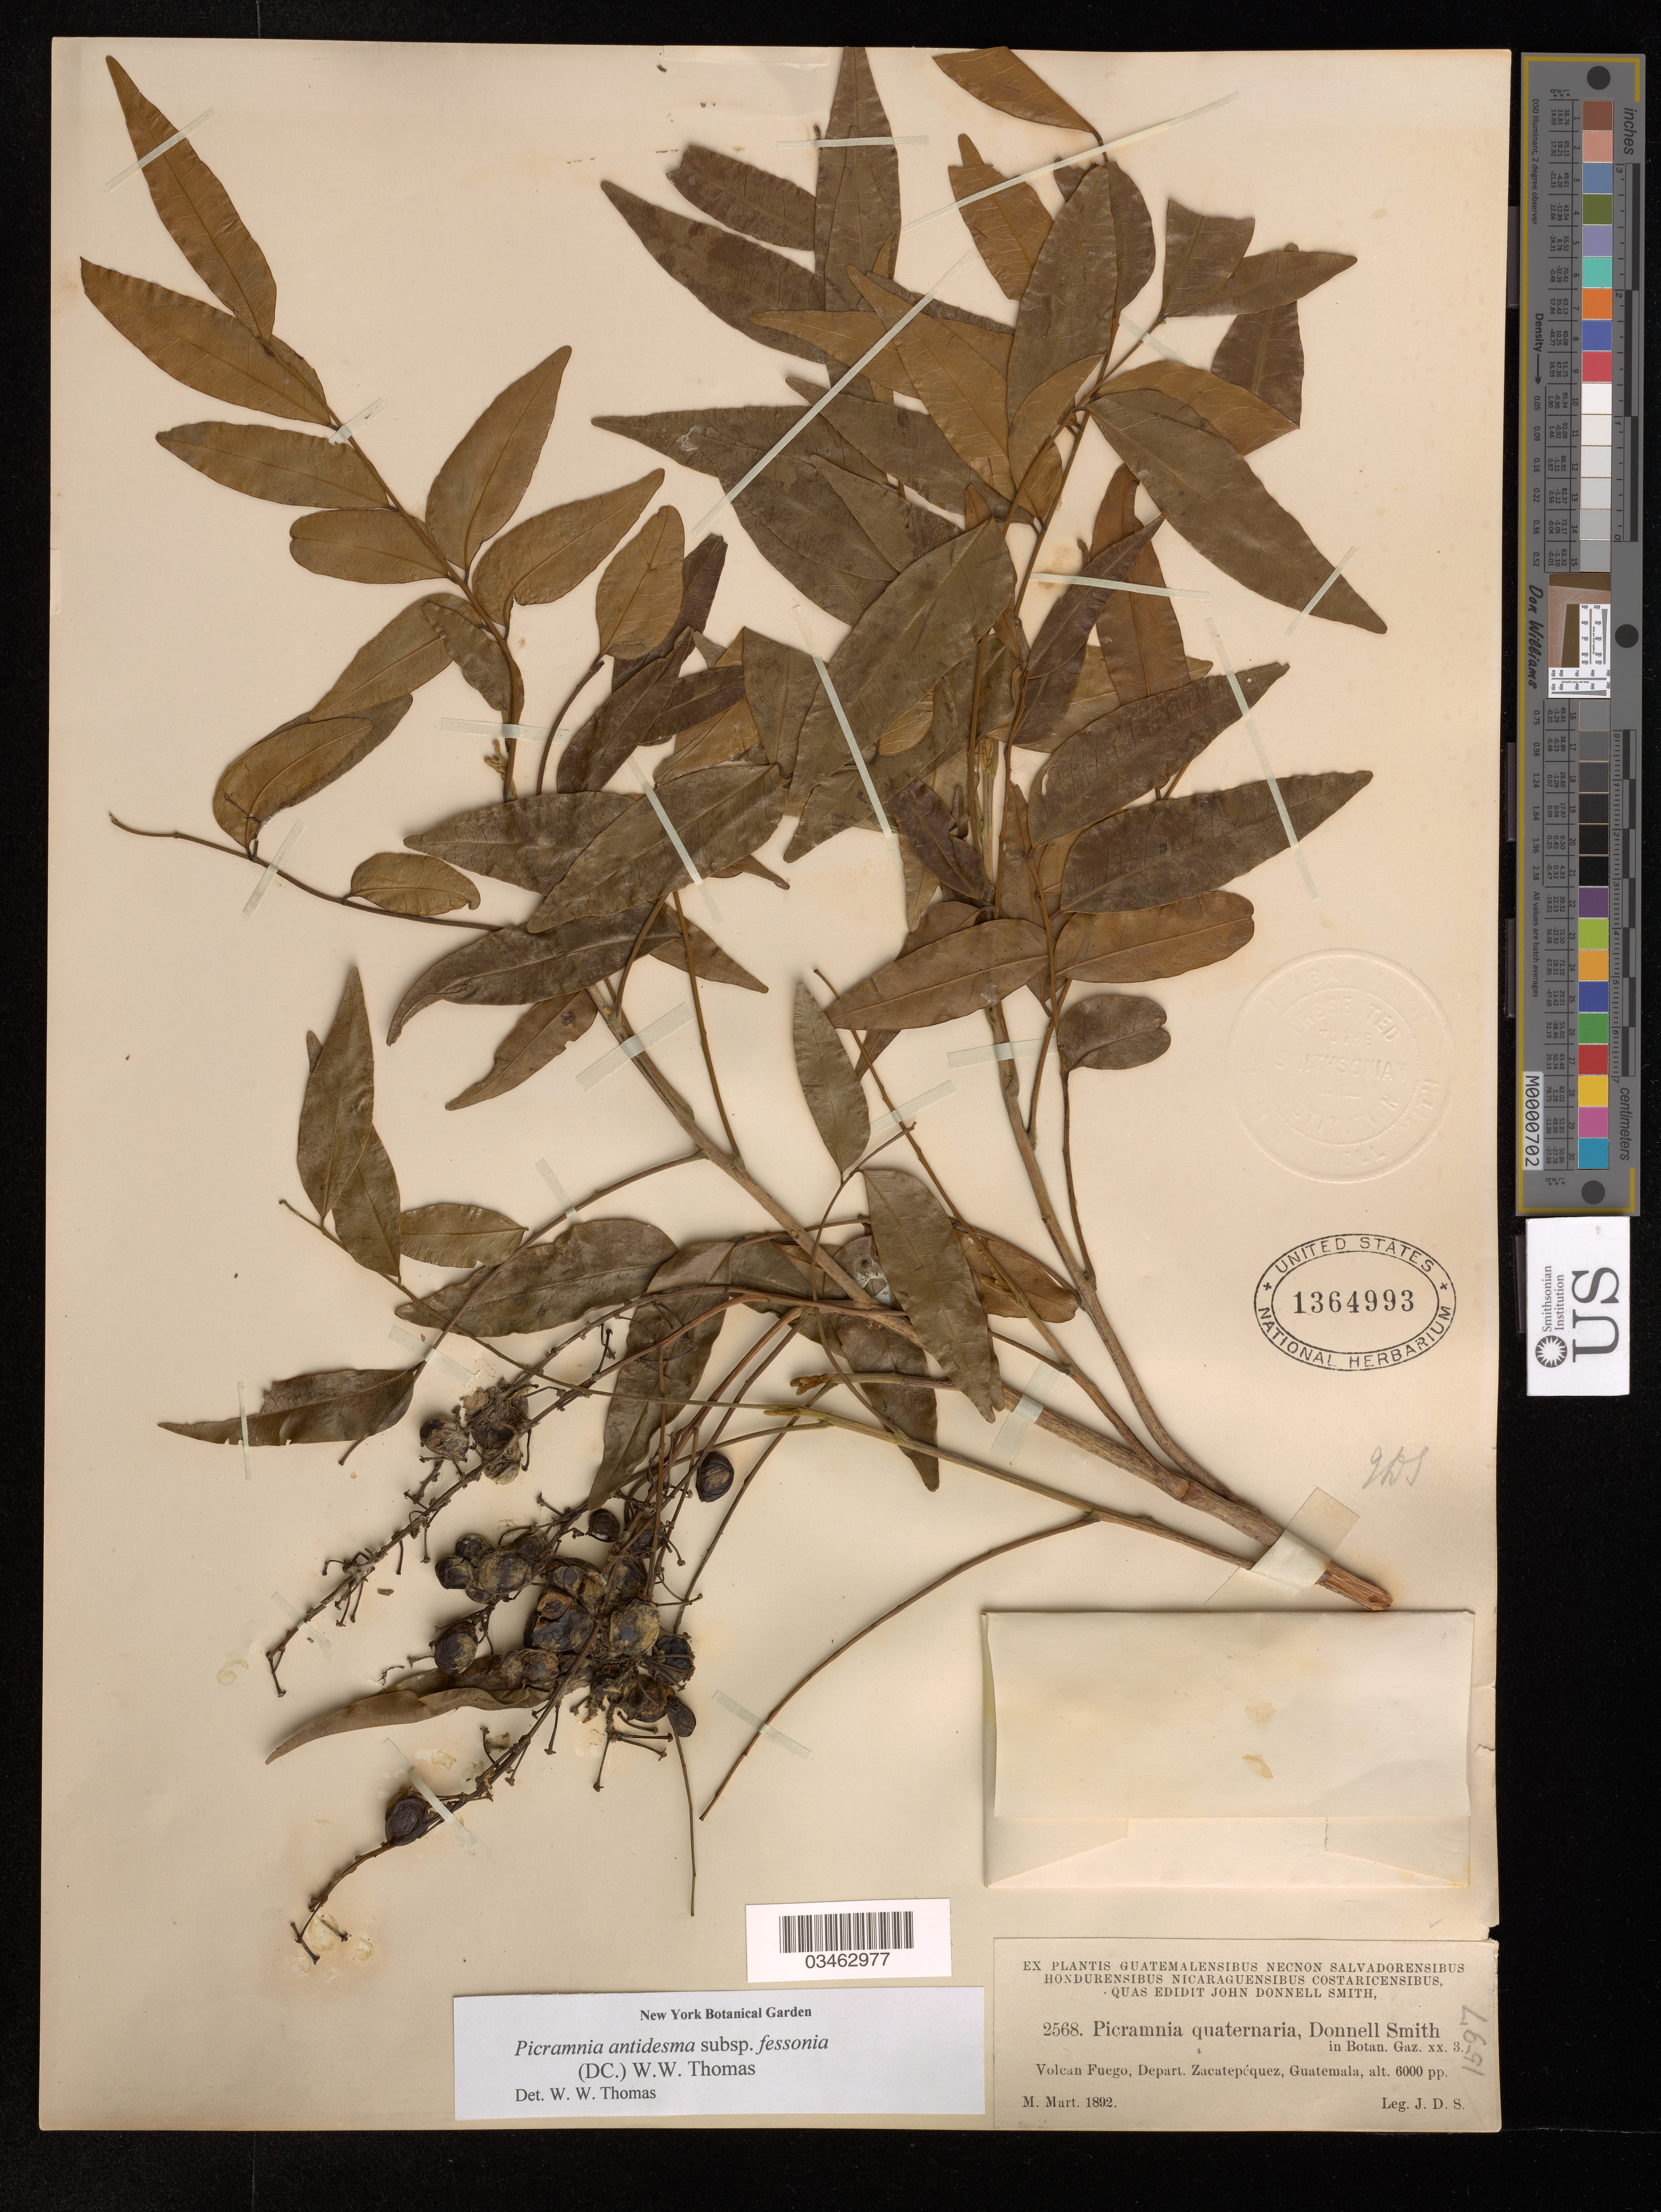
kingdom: Plantae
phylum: Tracheophyta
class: Magnoliopsida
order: Picramniales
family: Picramniaceae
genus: Picramnia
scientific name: Picramnia quaternaria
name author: Donn. Sm.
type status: Lectotype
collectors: J. Donnell Smith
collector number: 2568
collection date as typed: Mar 1892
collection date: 1892-03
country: Guatemala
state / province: Sacatepéquez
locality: Volcan de Fuego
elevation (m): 1829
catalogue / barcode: US 1364993